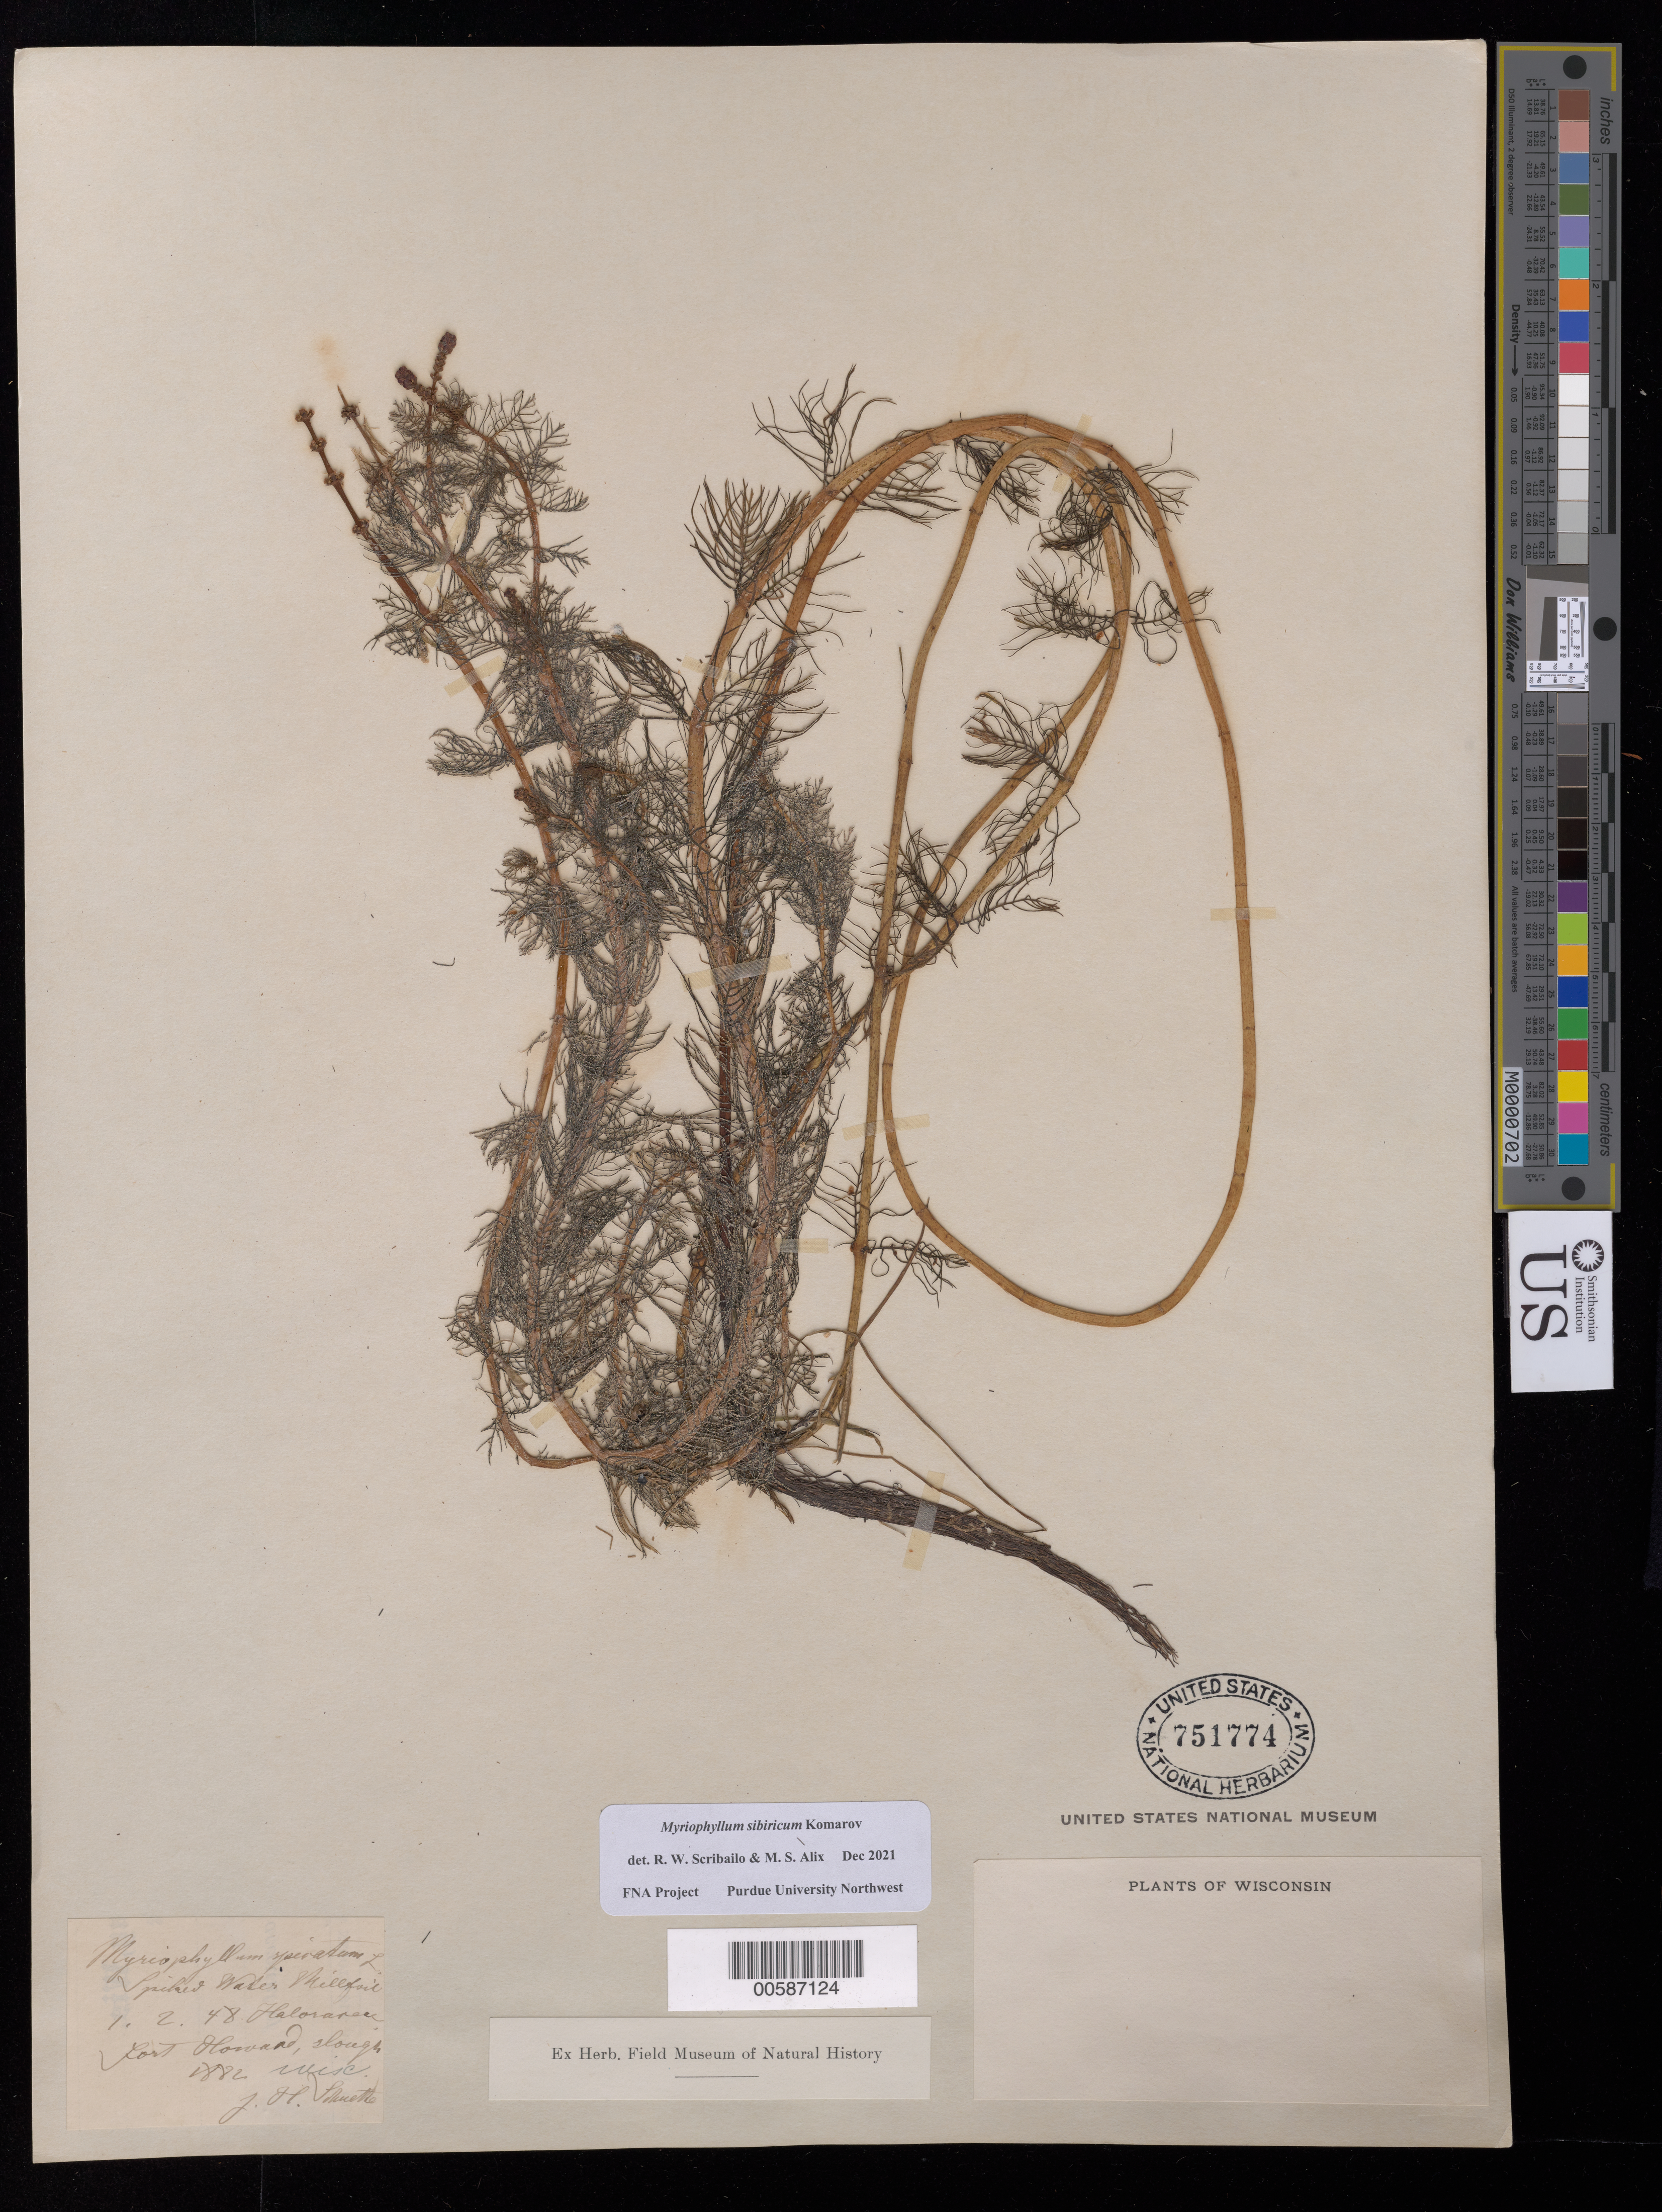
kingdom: Plantae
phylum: Tracheophyta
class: Magnoliopsida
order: Saxifragales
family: Haloragaceae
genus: Myriophyllum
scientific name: Myriophyllum sibiricum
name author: Kom.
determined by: Scribailo, R. W.; Alix, M. S.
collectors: J. Fluette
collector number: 1882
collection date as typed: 01 Feb 1948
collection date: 1948-02-01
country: United States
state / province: Wisconsin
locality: Fort Howard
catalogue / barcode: US 751774